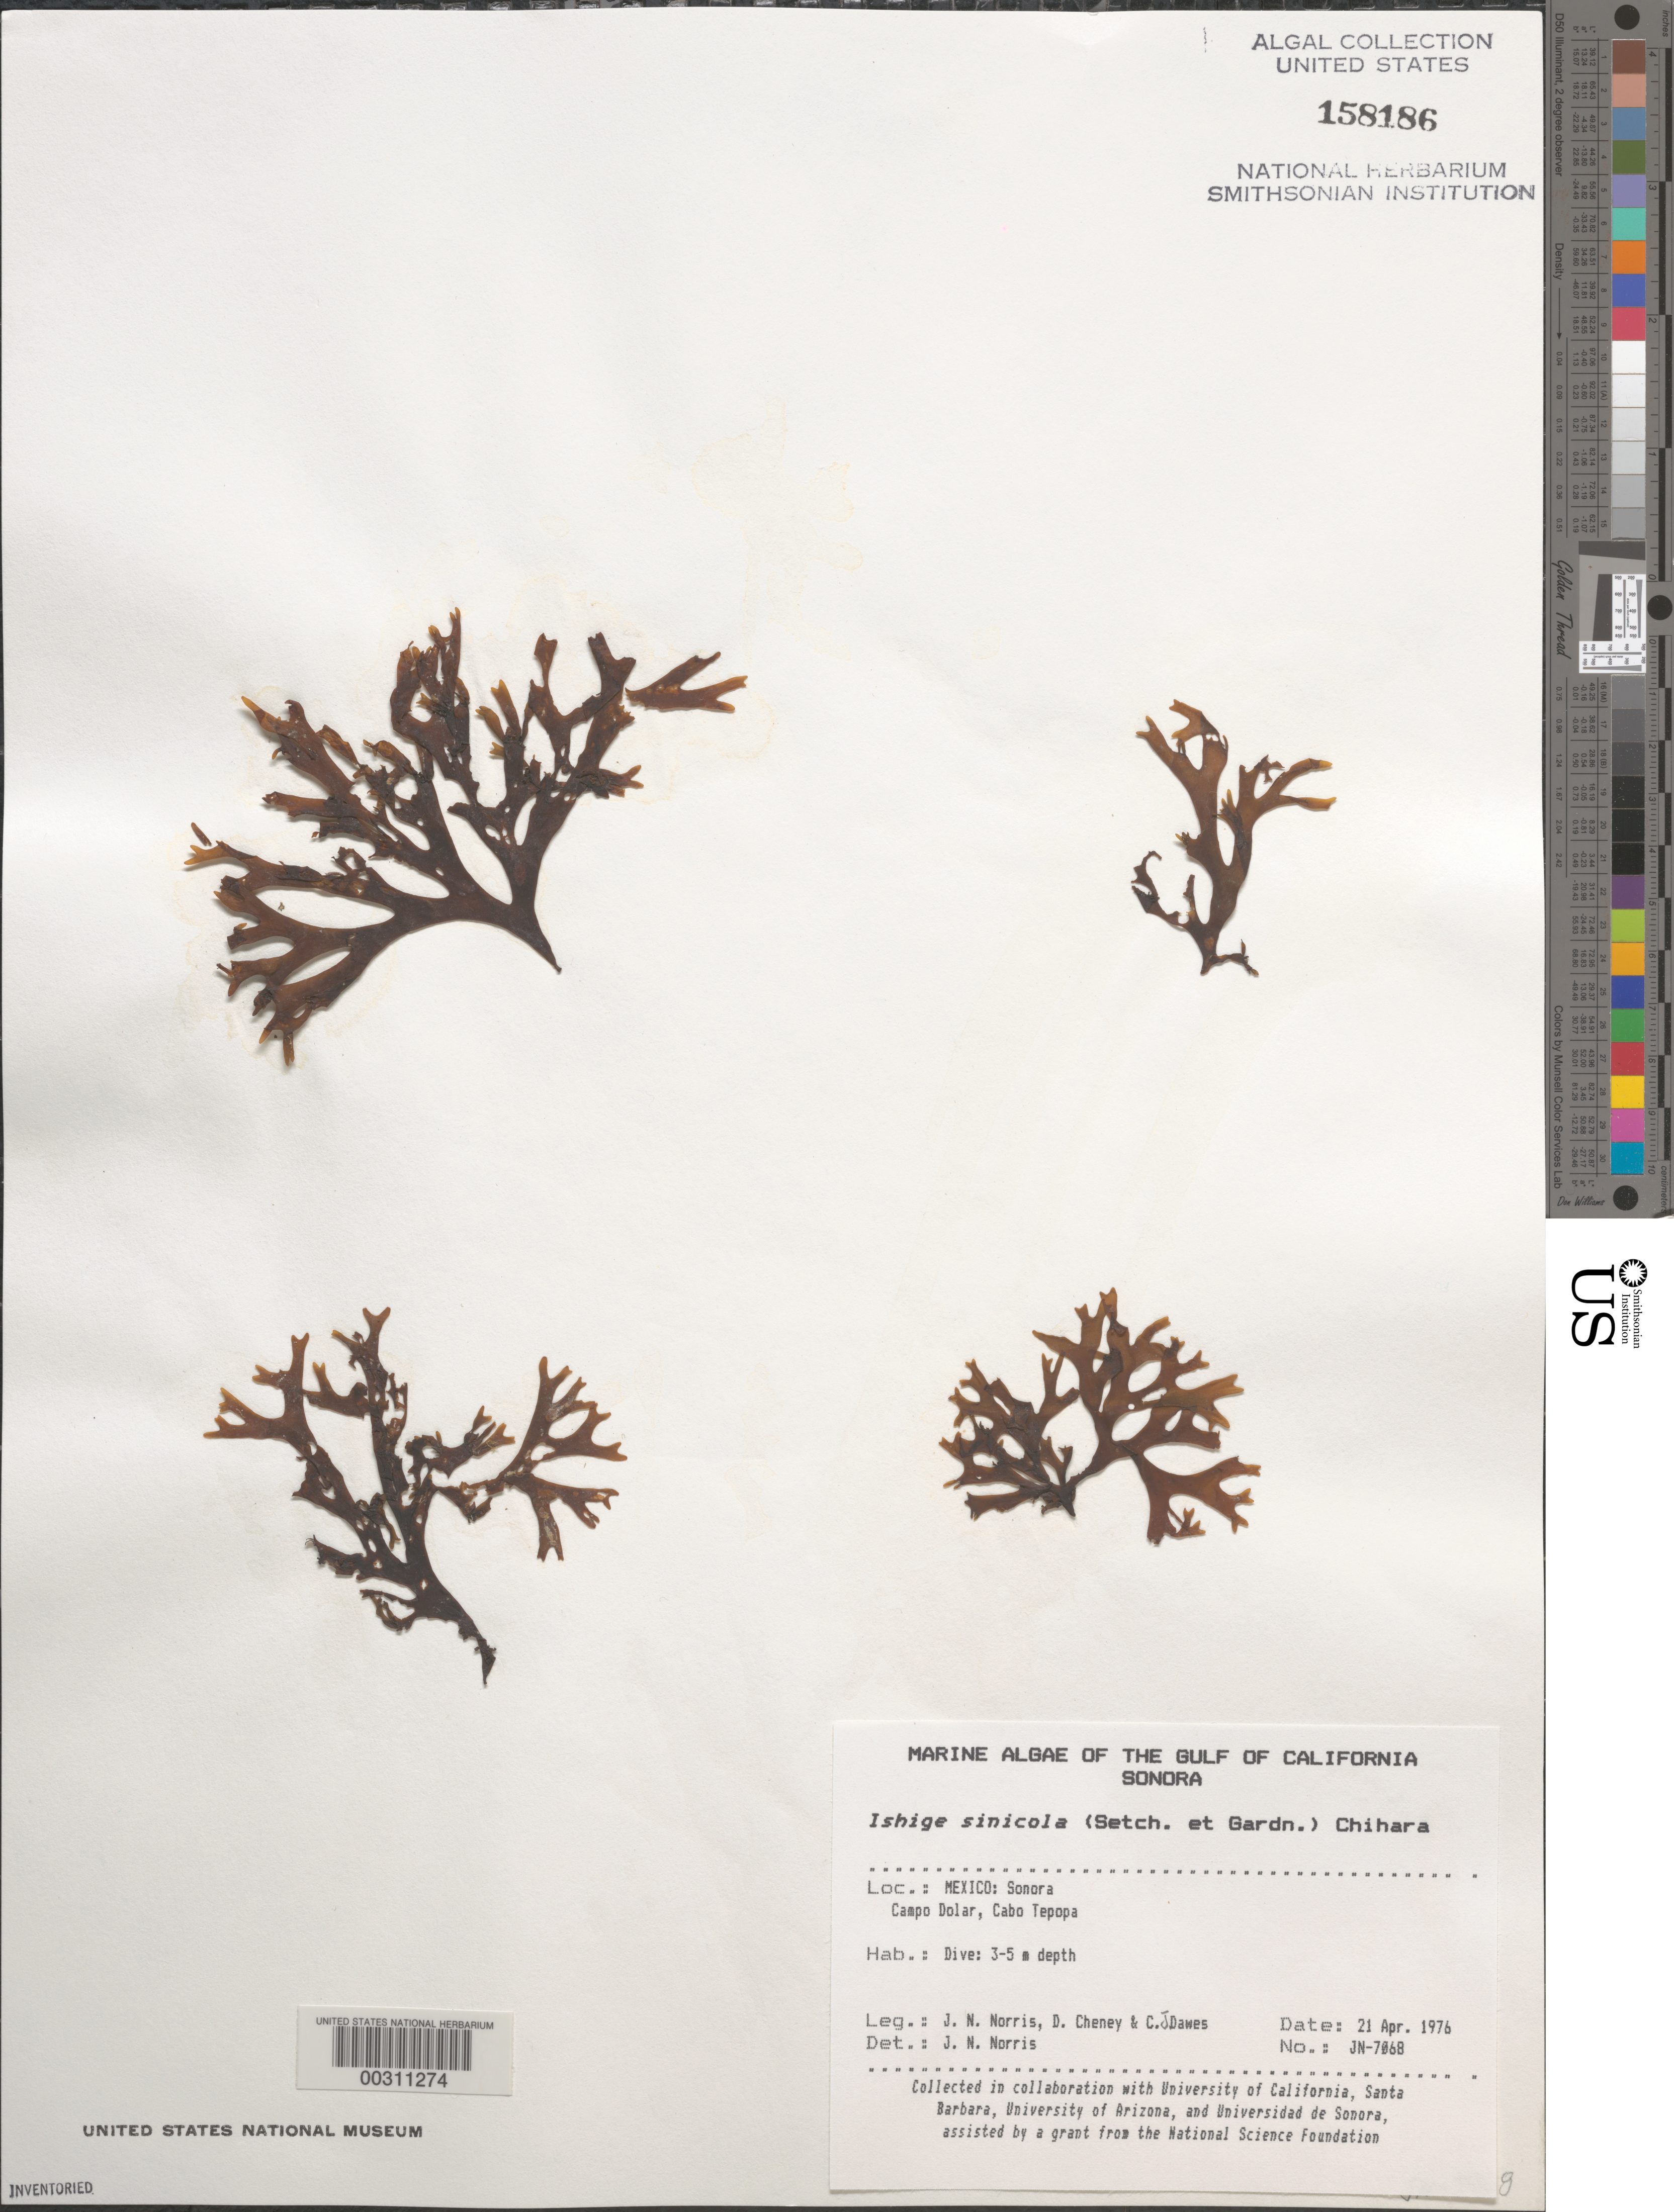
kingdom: Chromista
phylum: Ochrophyta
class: Phaeophyceae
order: Ishigeales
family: Ishigeaceae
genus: Ishige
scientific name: Ishige sinicola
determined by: Norris, James N.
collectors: J. N. Norris, D. Cheney & C. Dawes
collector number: JN-7068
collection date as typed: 21 Apr 1976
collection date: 1976-04-21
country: Mexico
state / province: Sonora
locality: Campo Dolar, Cabo Tepopa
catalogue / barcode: US 158186